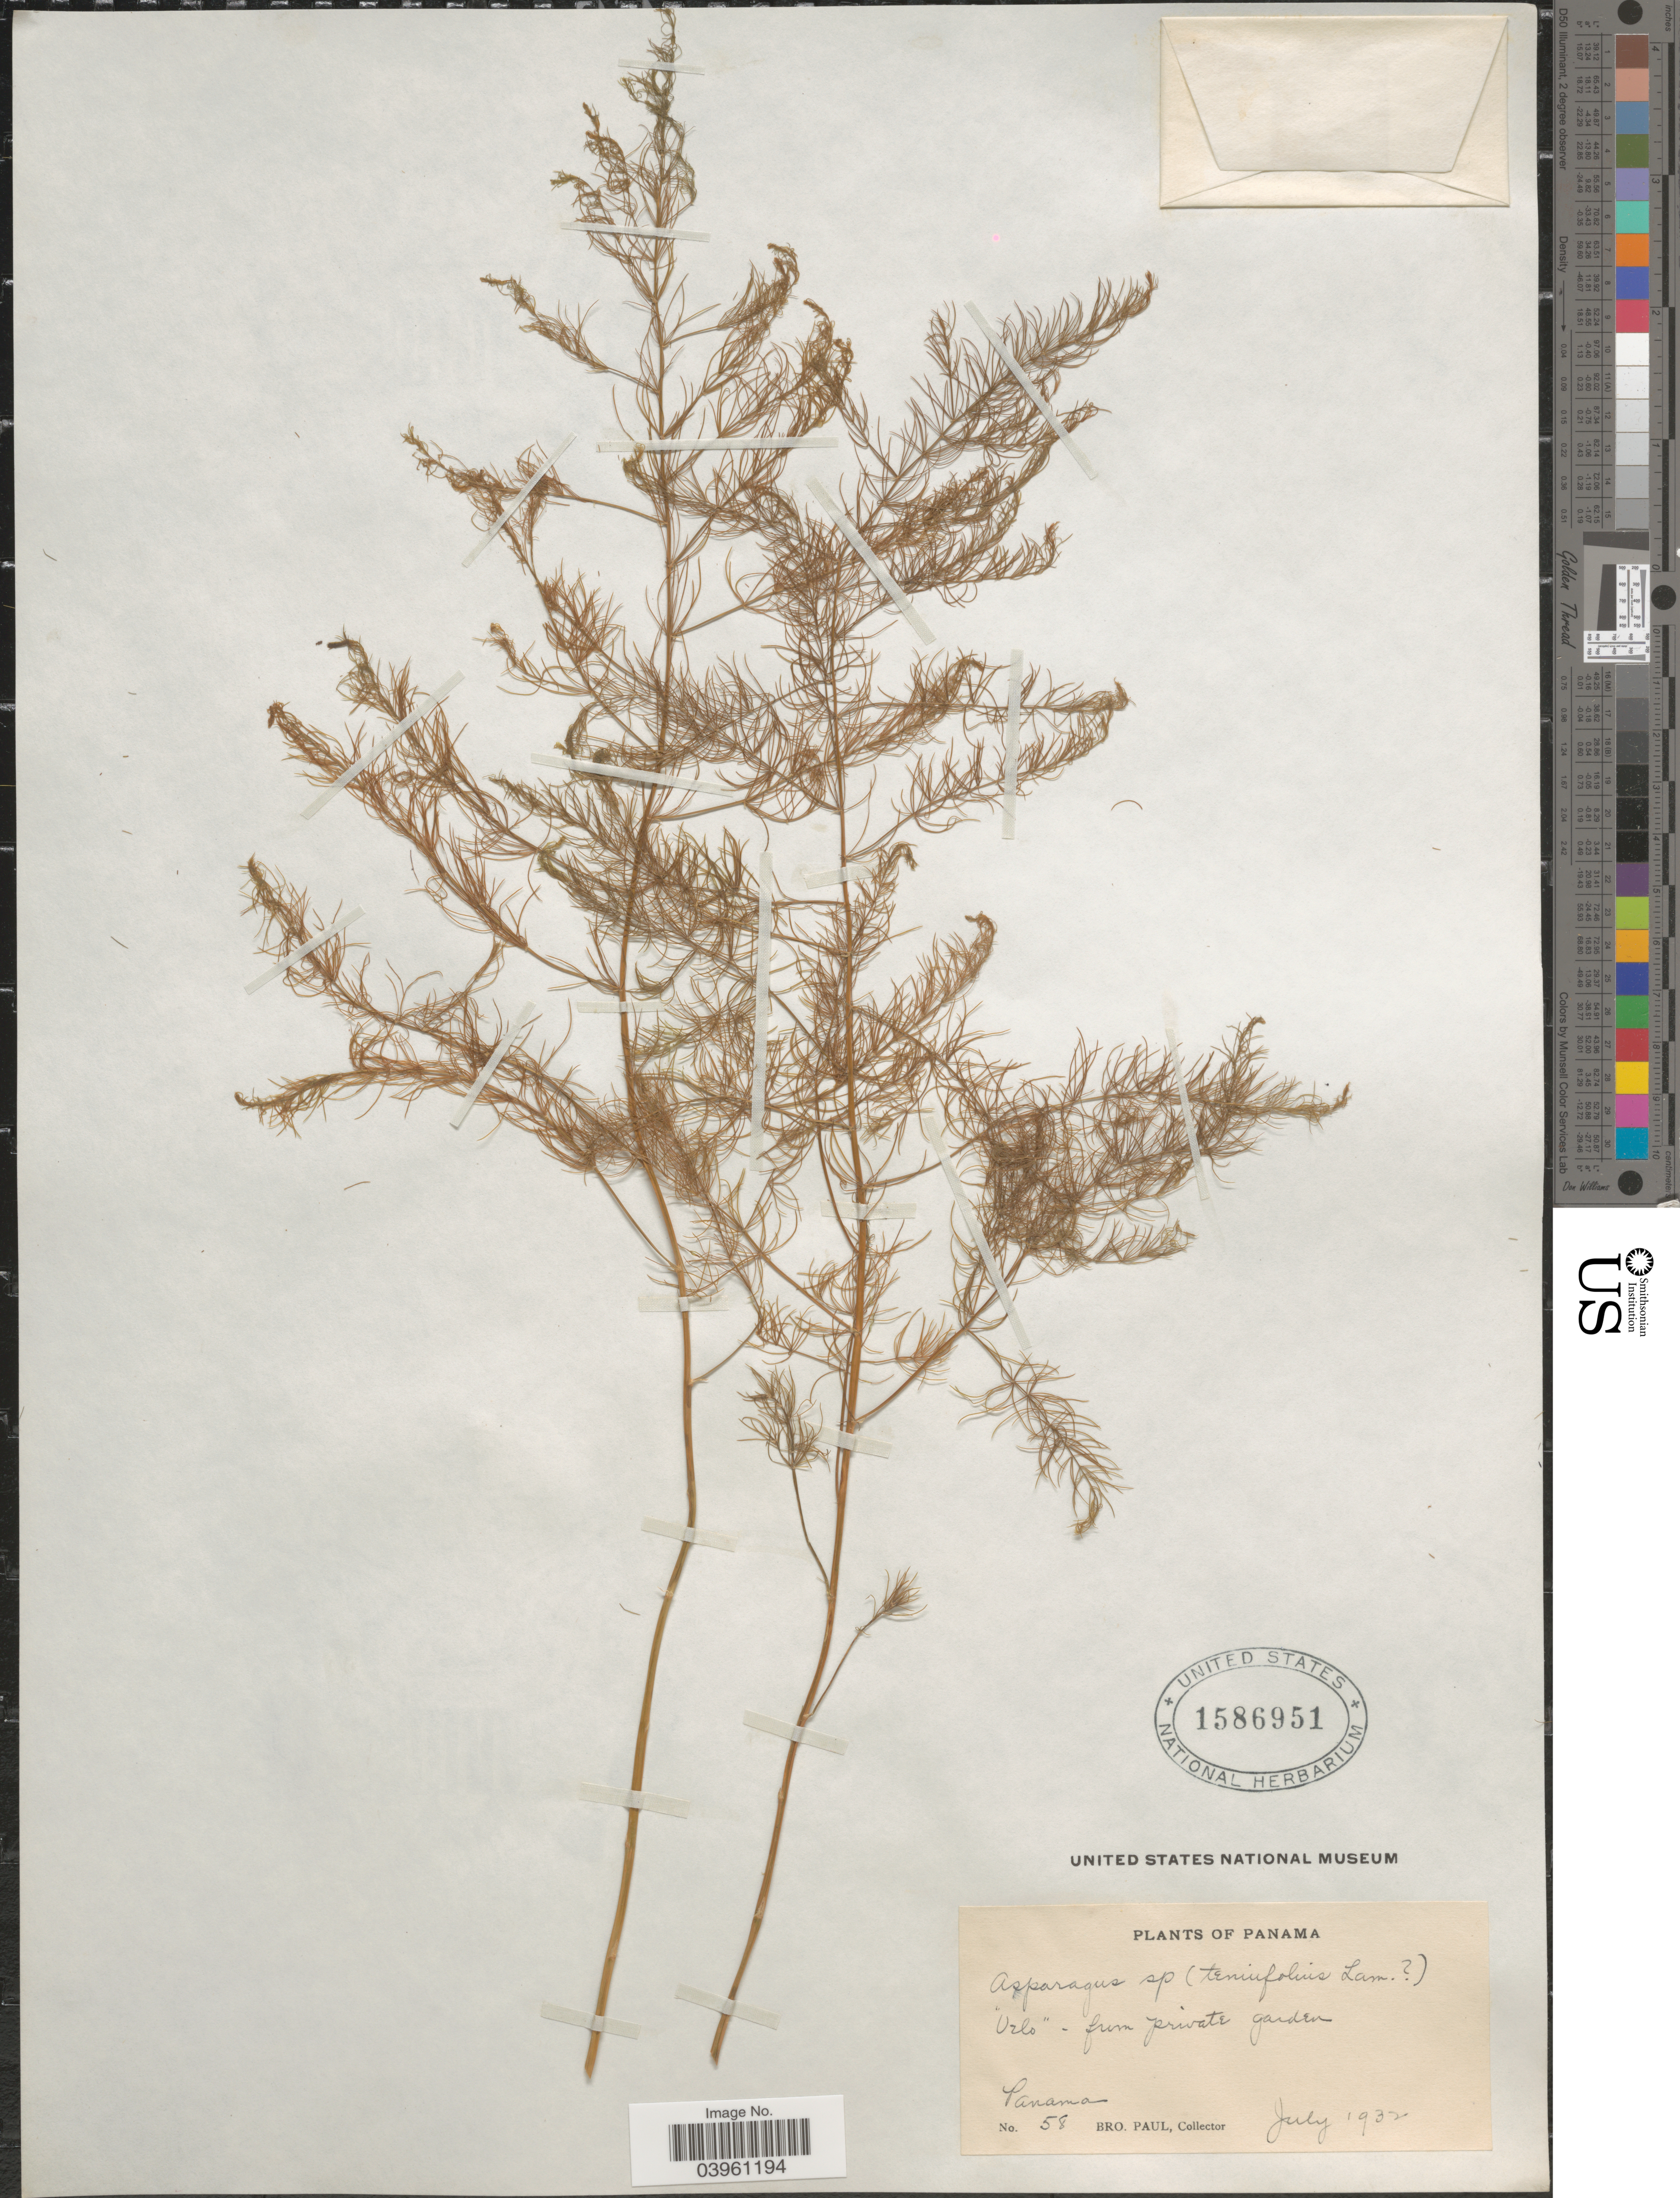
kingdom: Plantae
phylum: Tracheophyta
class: Liliopsida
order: Asparagales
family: Asparagaceae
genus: Asparagus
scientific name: Asparagus sp.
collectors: B. Paul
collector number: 58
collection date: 1932-07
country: Panama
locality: Urlo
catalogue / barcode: US 1586951